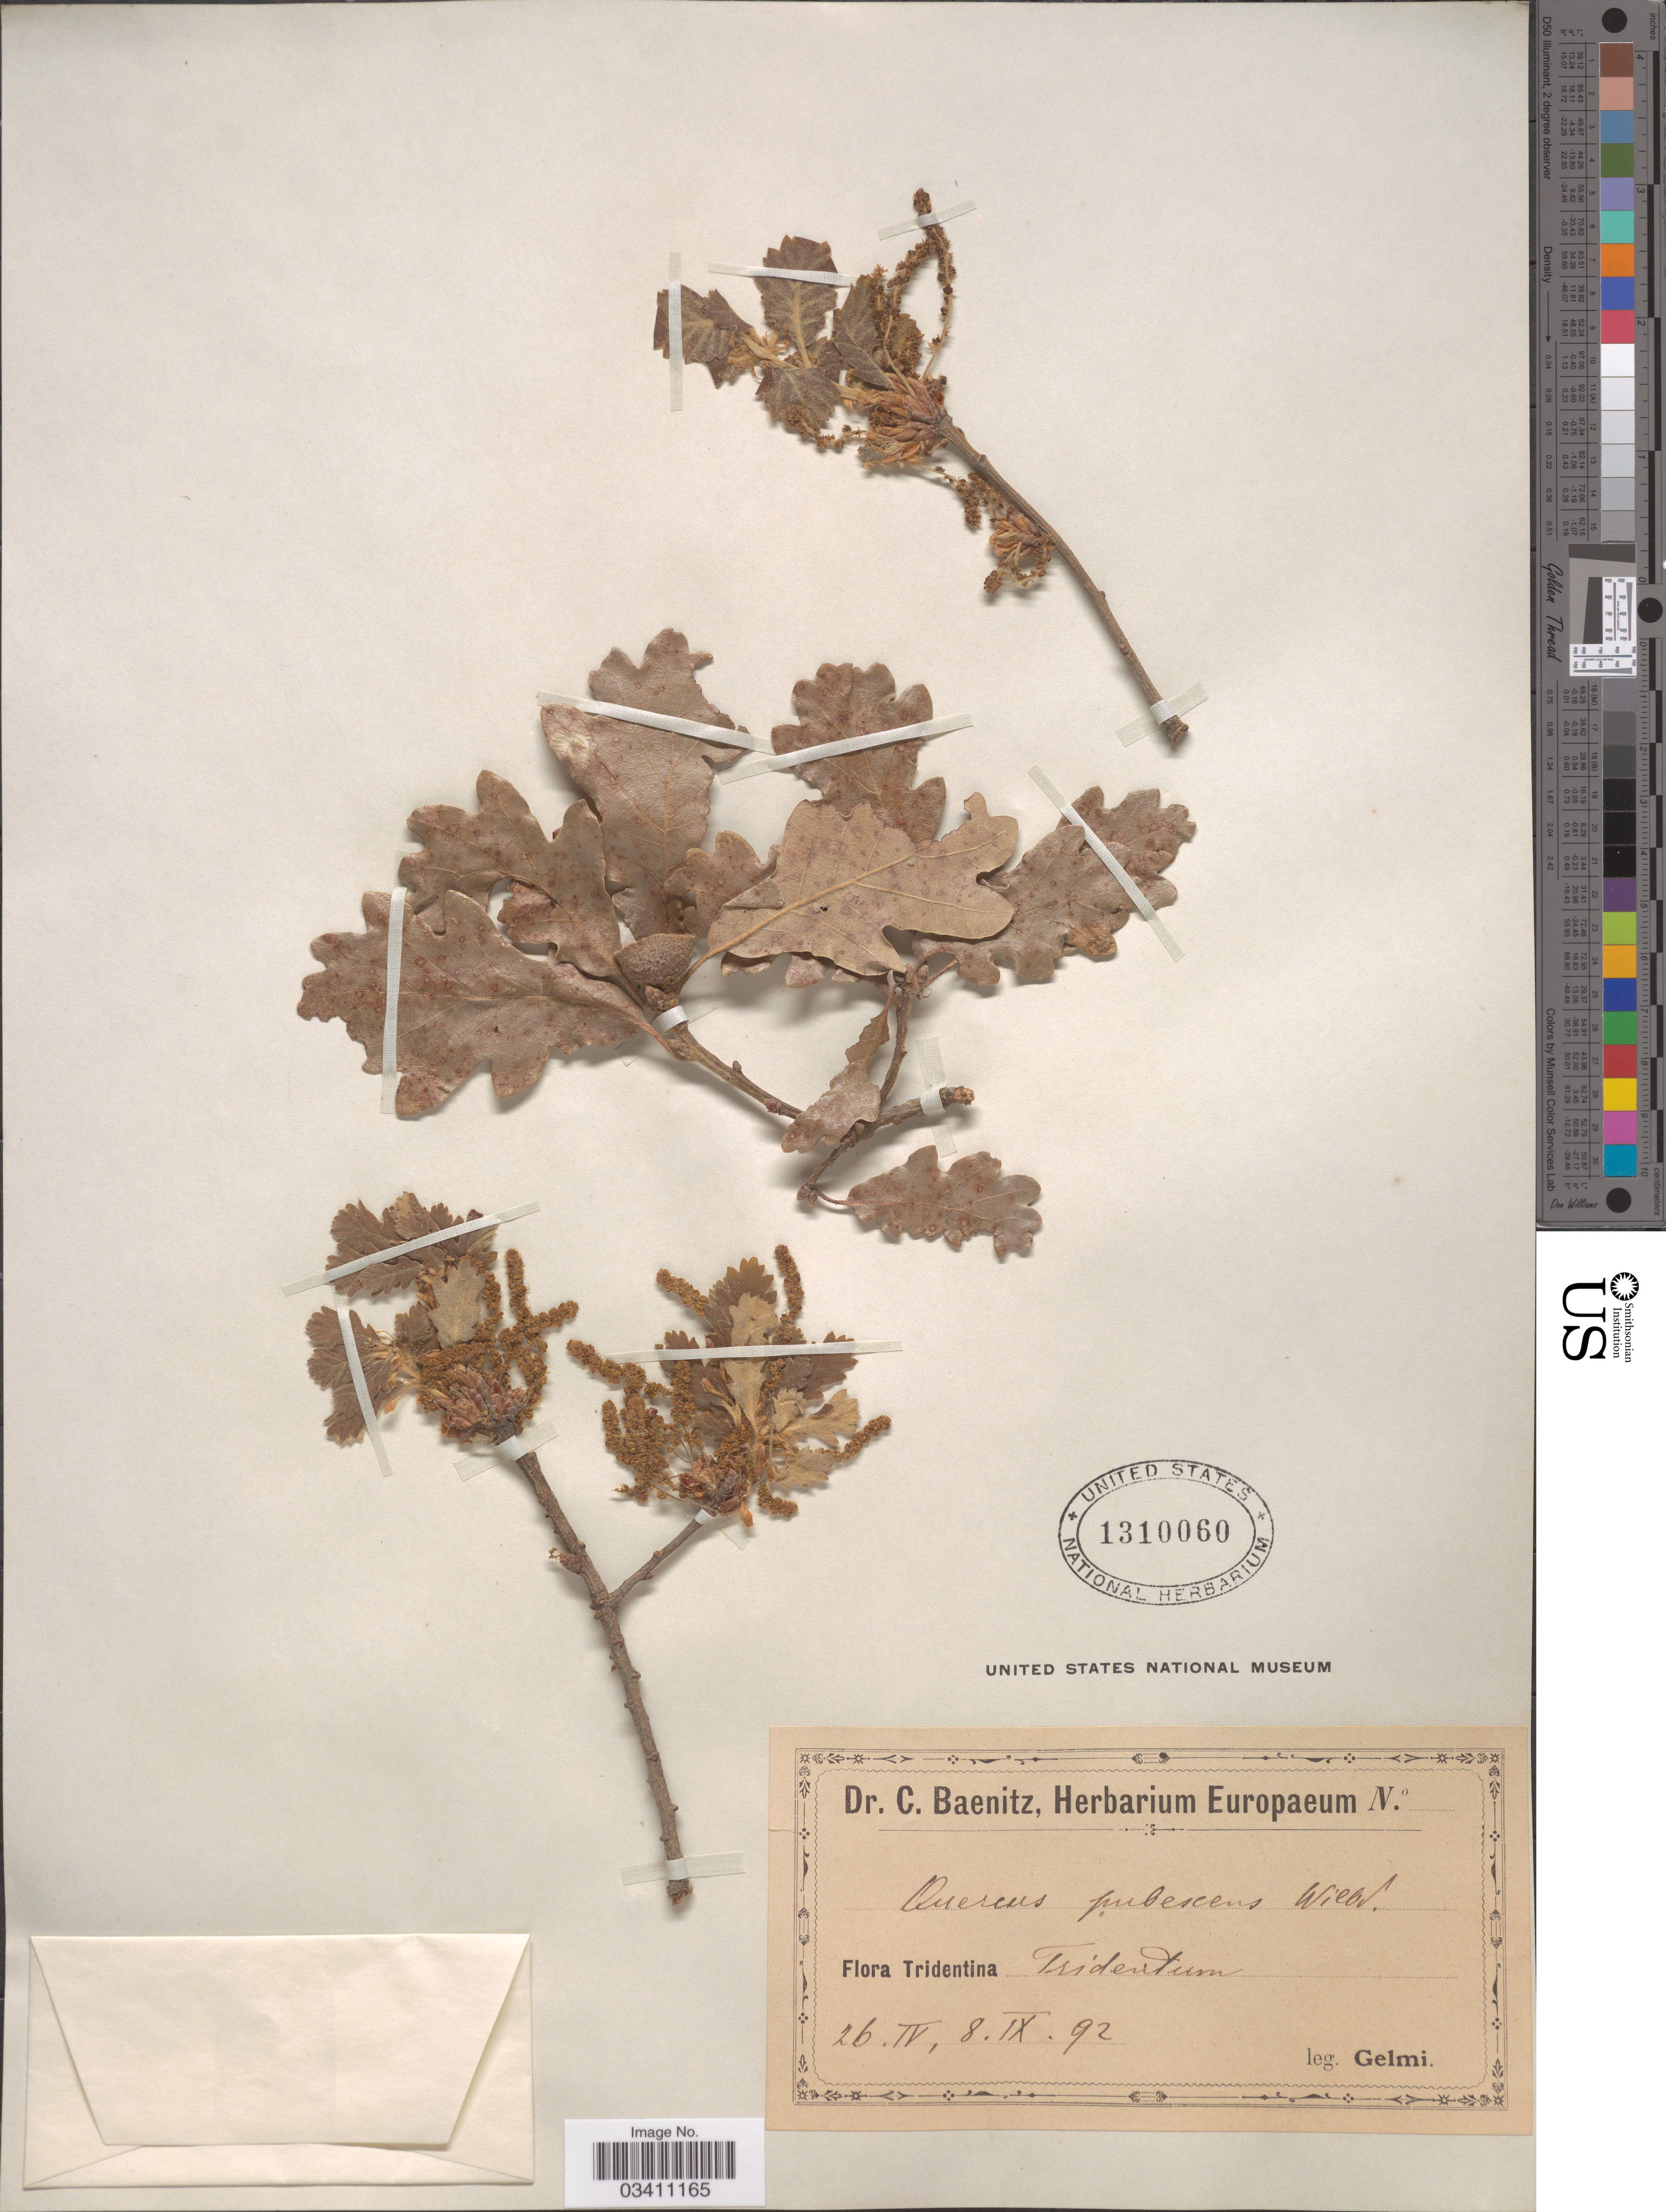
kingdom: Plantae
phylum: Tracheophyta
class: Magnoliopsida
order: Fagales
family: Fagaceae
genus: Quercus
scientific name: Quercus pubescens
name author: Willd.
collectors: -. Gelmi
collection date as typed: Transcribed d/m/y: 26/4/92 to 8/9/92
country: Italy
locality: Tridentina. Tridentum.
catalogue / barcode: US 1310060